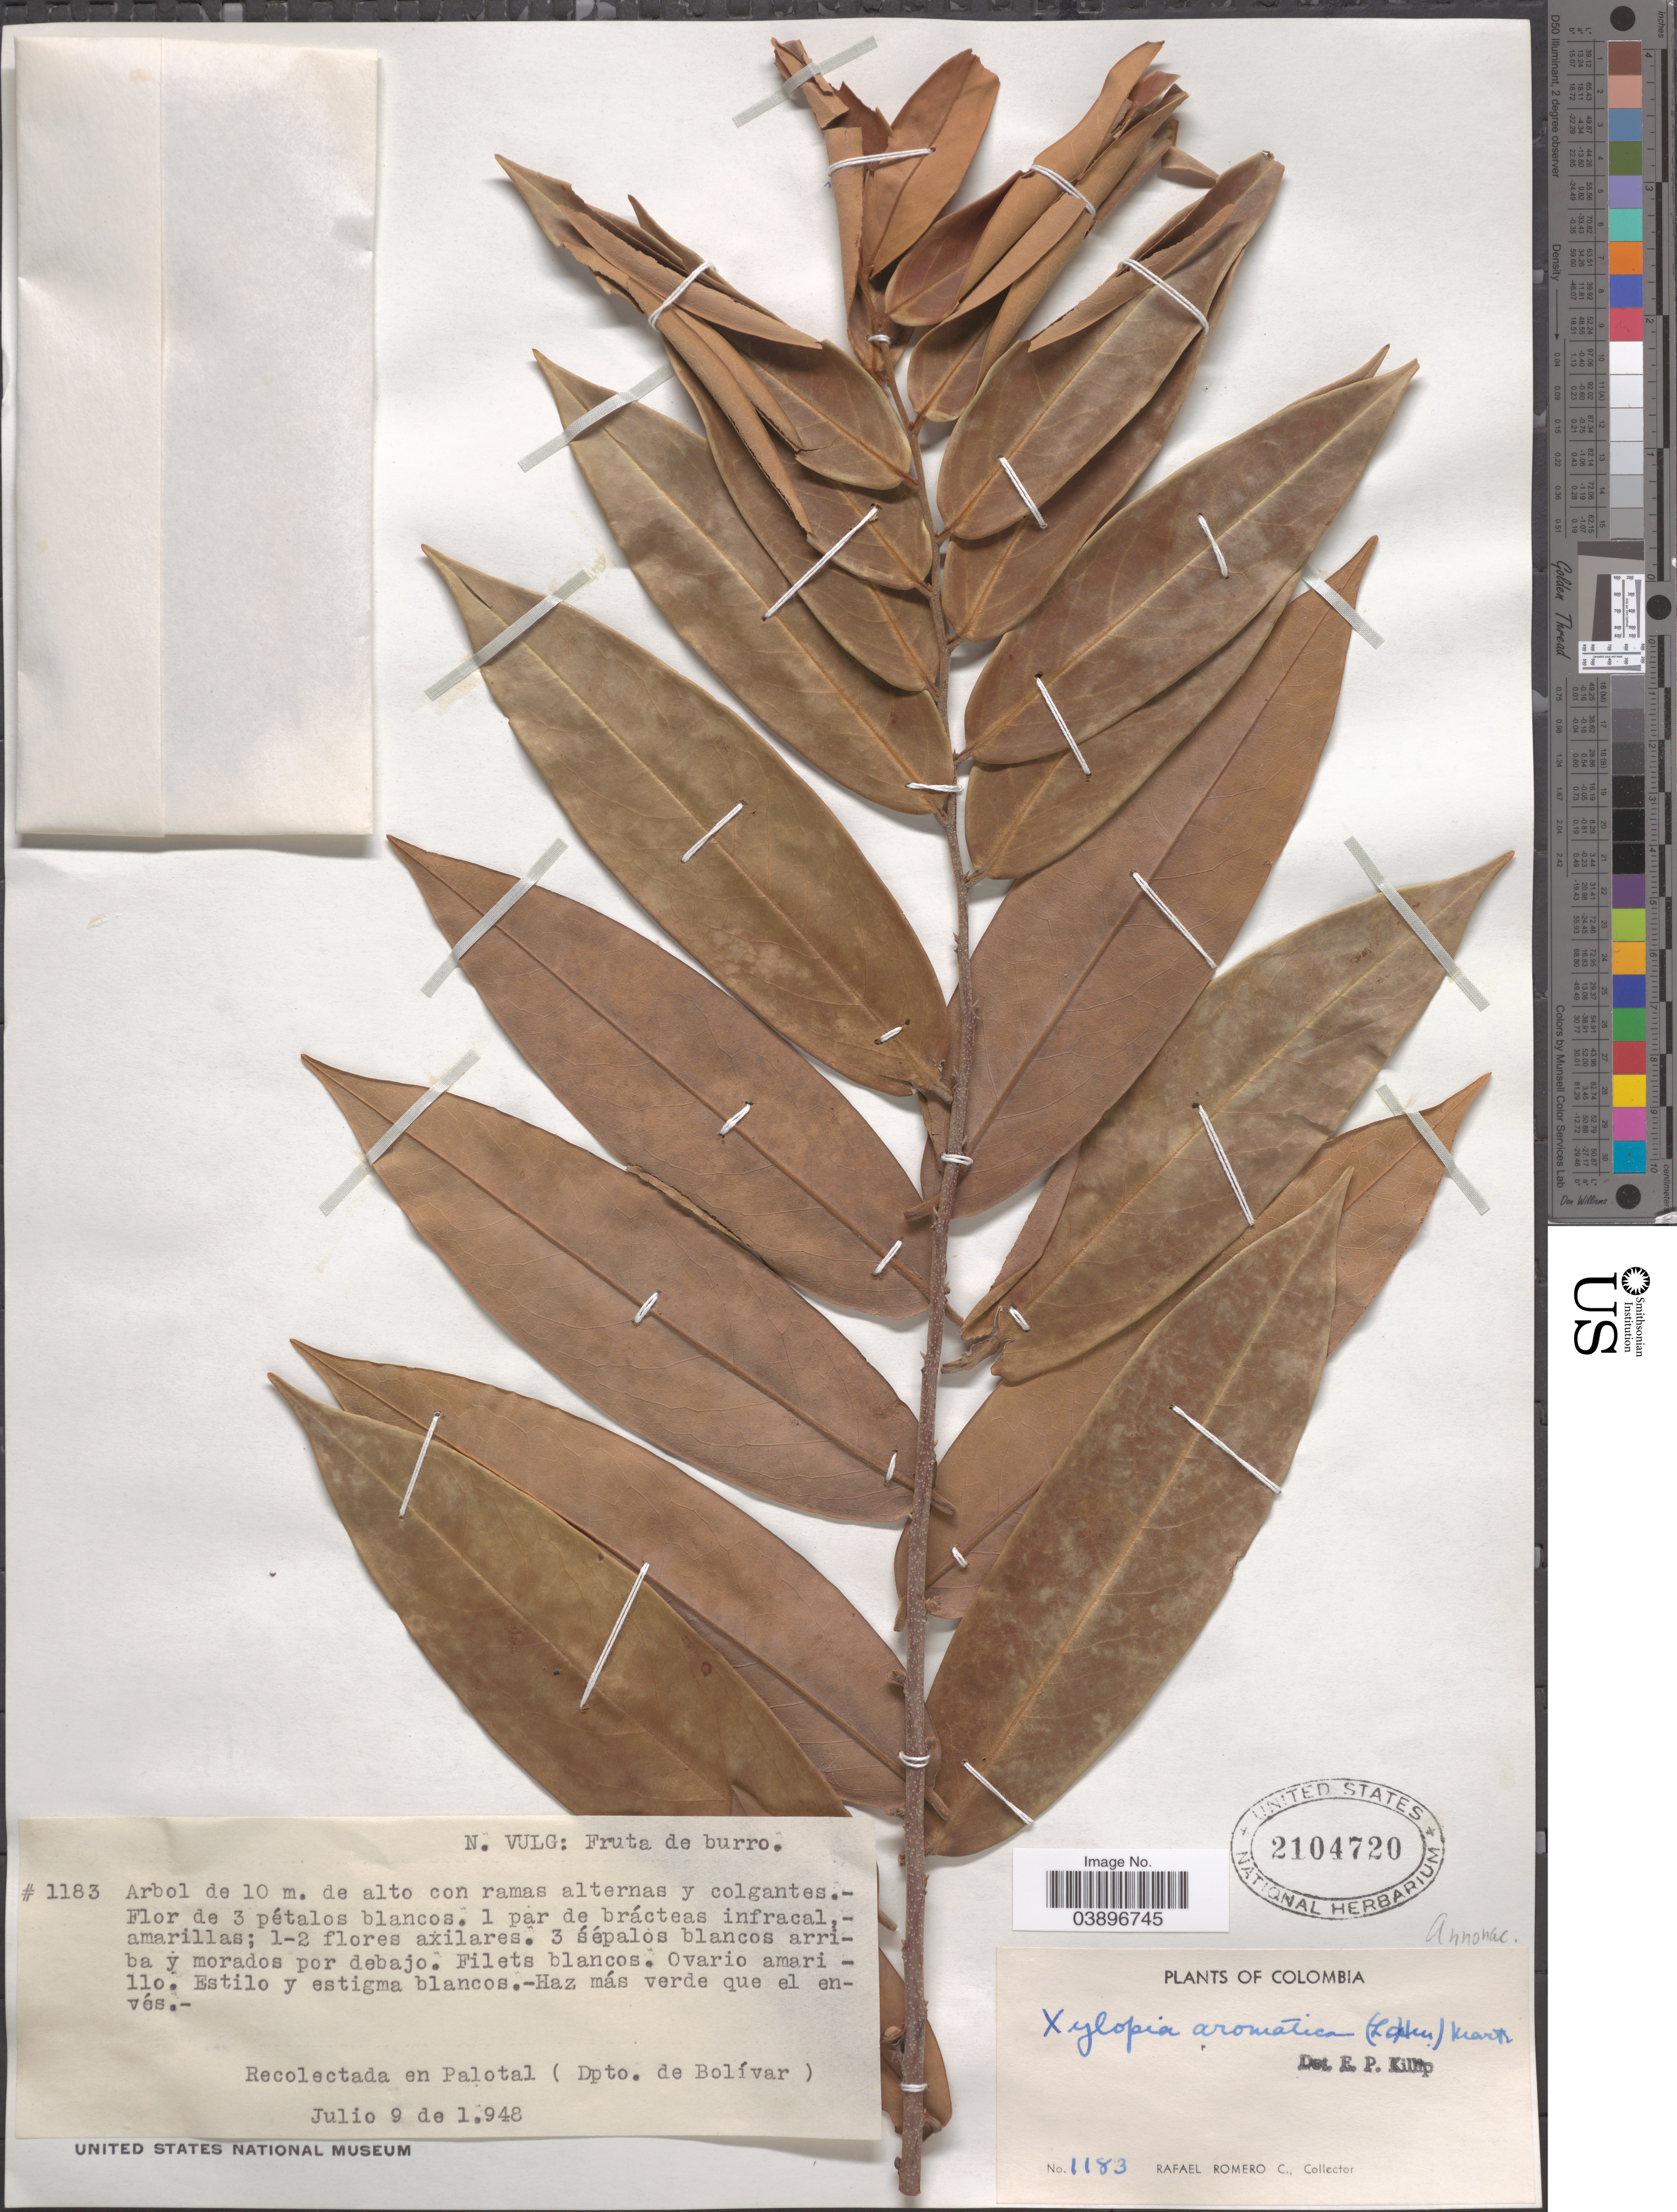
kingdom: Plantae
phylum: Tracheophyta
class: Magnoliopsida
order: Magnoliales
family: Annonaceae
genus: Xylopia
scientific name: Xylopia aromatica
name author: (Lam.) Mart.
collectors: R. Romero Castañeda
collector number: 1183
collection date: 1948-07-09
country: Colombia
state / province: Bolívar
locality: Palotal (Dpto. de Bolívar).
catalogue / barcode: US 2104720